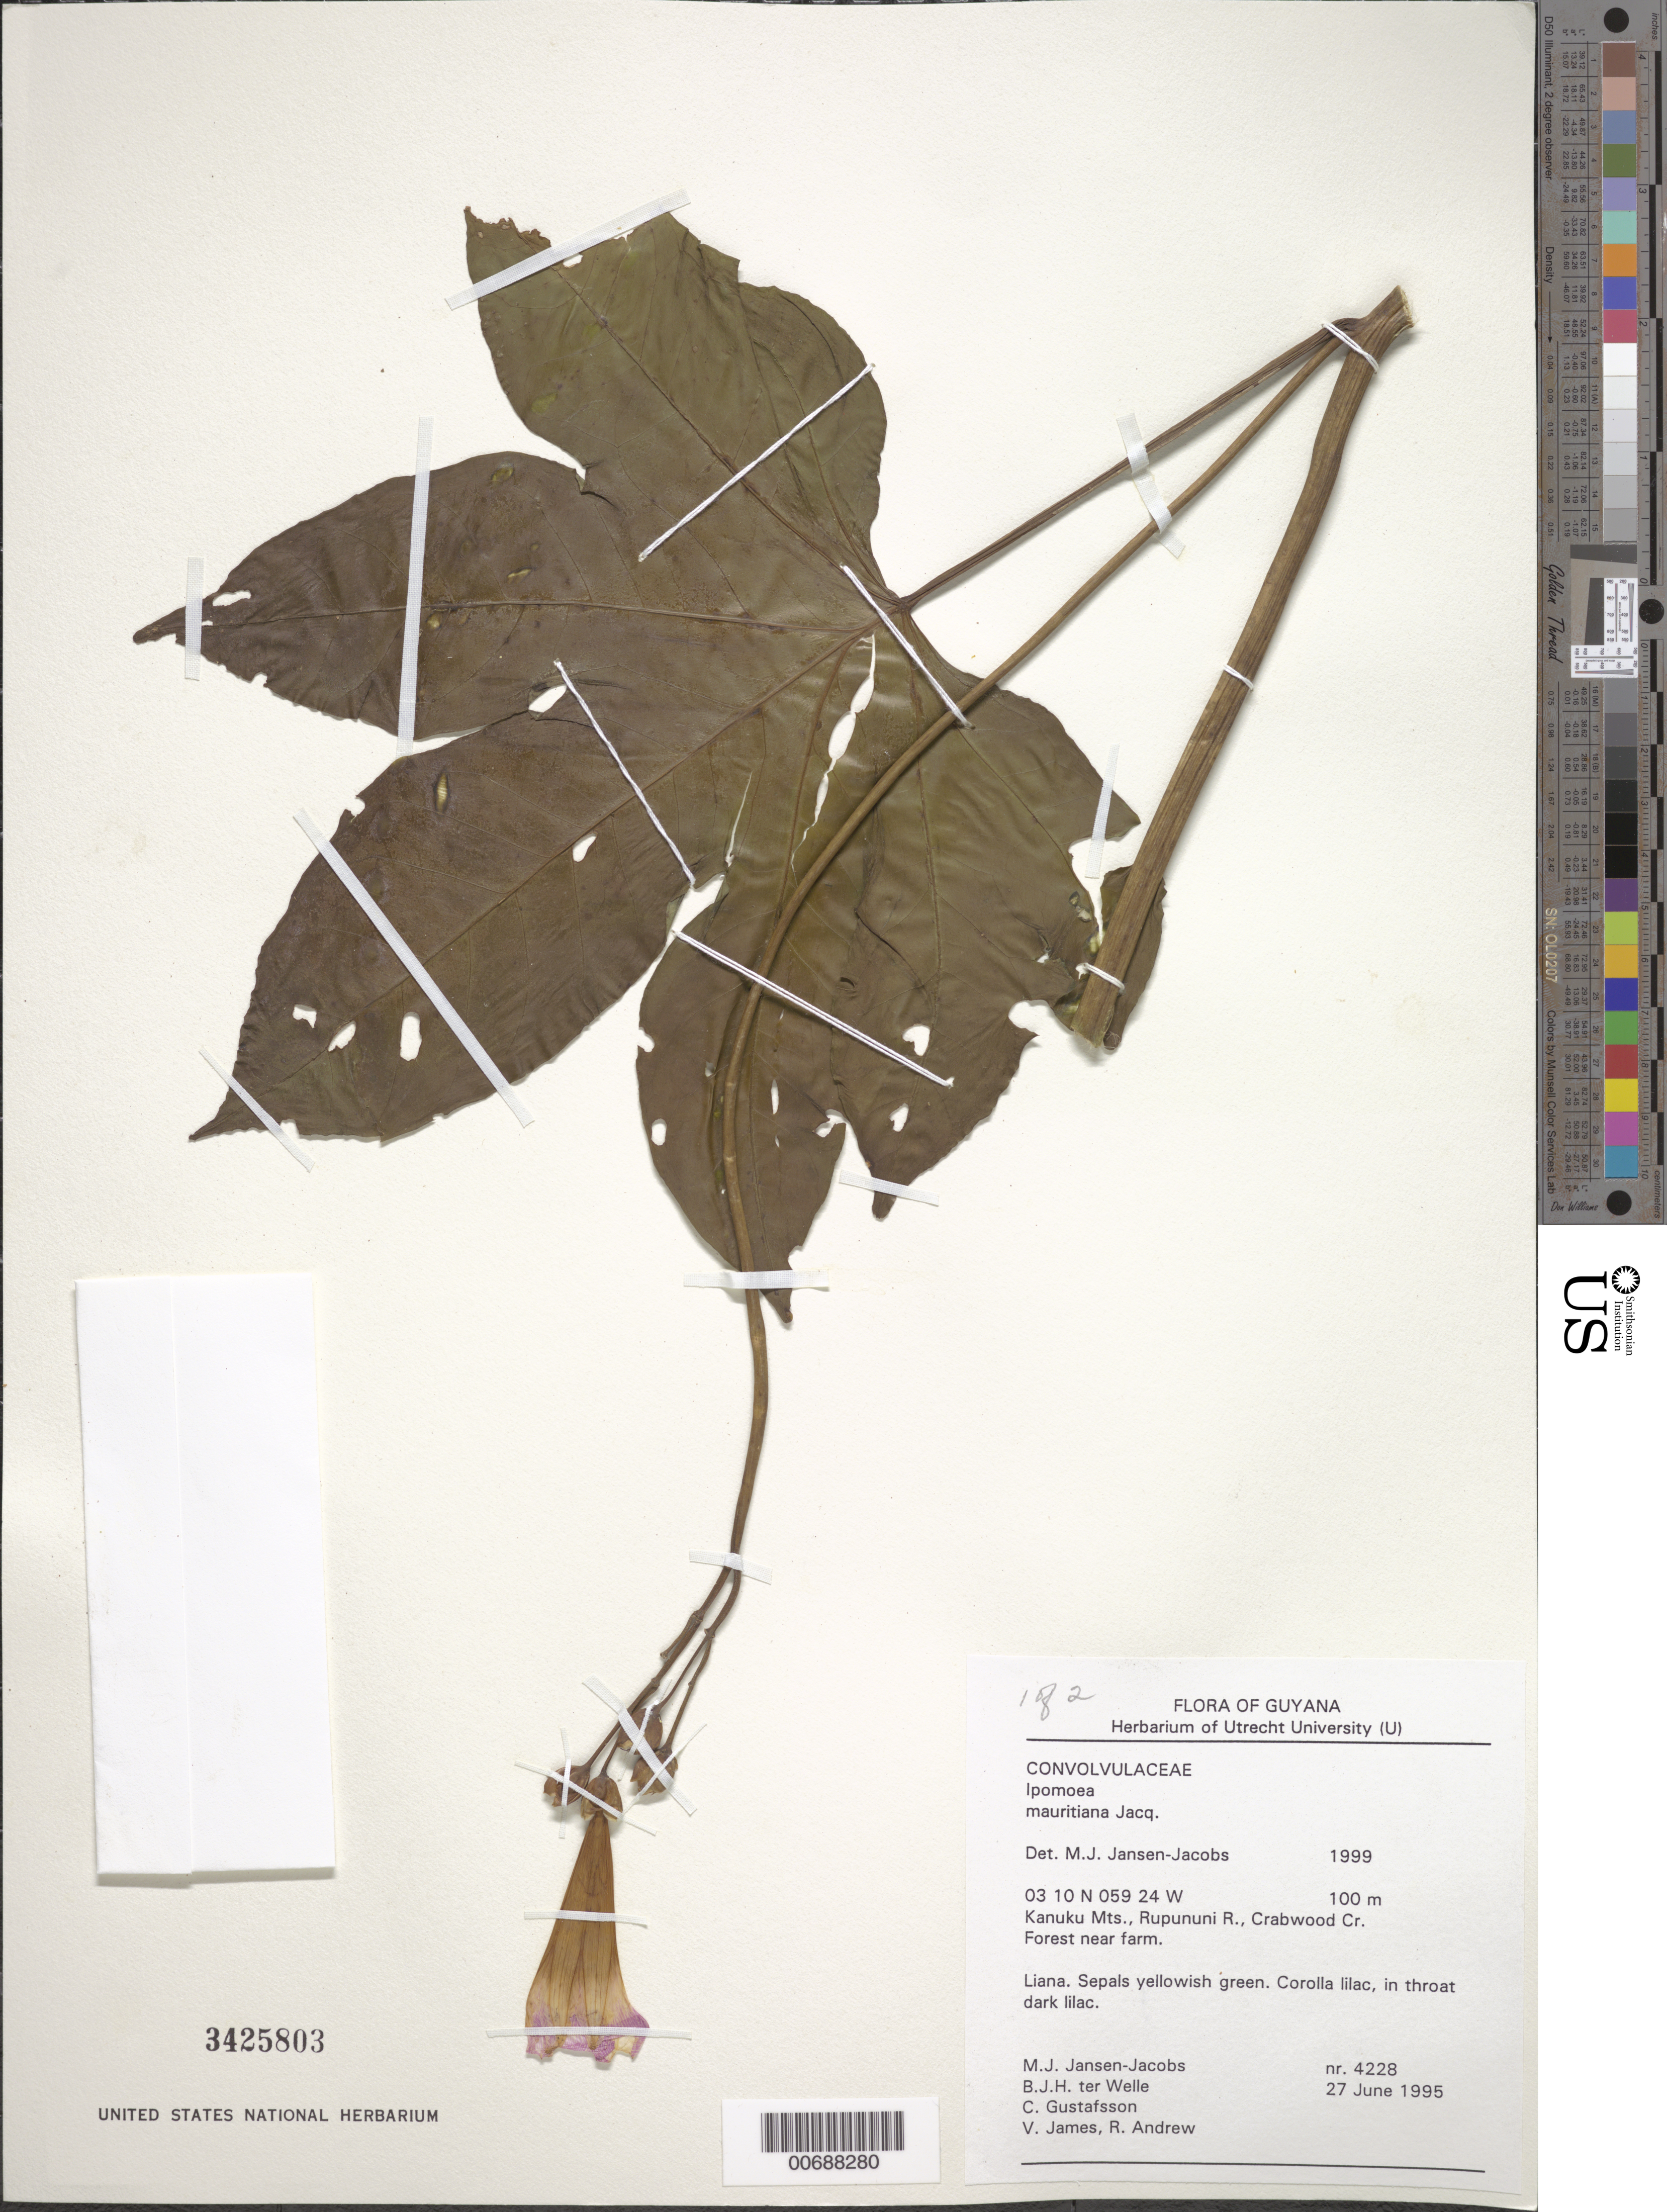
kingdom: Plantae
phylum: Tracheophyta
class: Magnoliopsida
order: Solanales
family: Convolvulaceae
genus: Ipomoea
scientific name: Ipomoea mauritiana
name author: Jacq.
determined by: Jansen-Jacobs, M. J., (U), Nationaal Herbarium Nederland, Utrecht University branch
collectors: M. J. Jansen-Jacobs, B. Welle, C. G. Gustafsson, V. James & R. Andrew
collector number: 4228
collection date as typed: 27-Jun-95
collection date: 1995-06-27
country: Guyana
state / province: U. Takutu-U. Essequibo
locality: Crabwood Creek, Rupununi River, Kanuku Mts.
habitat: Forest near farm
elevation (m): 100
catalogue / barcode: US 3425803